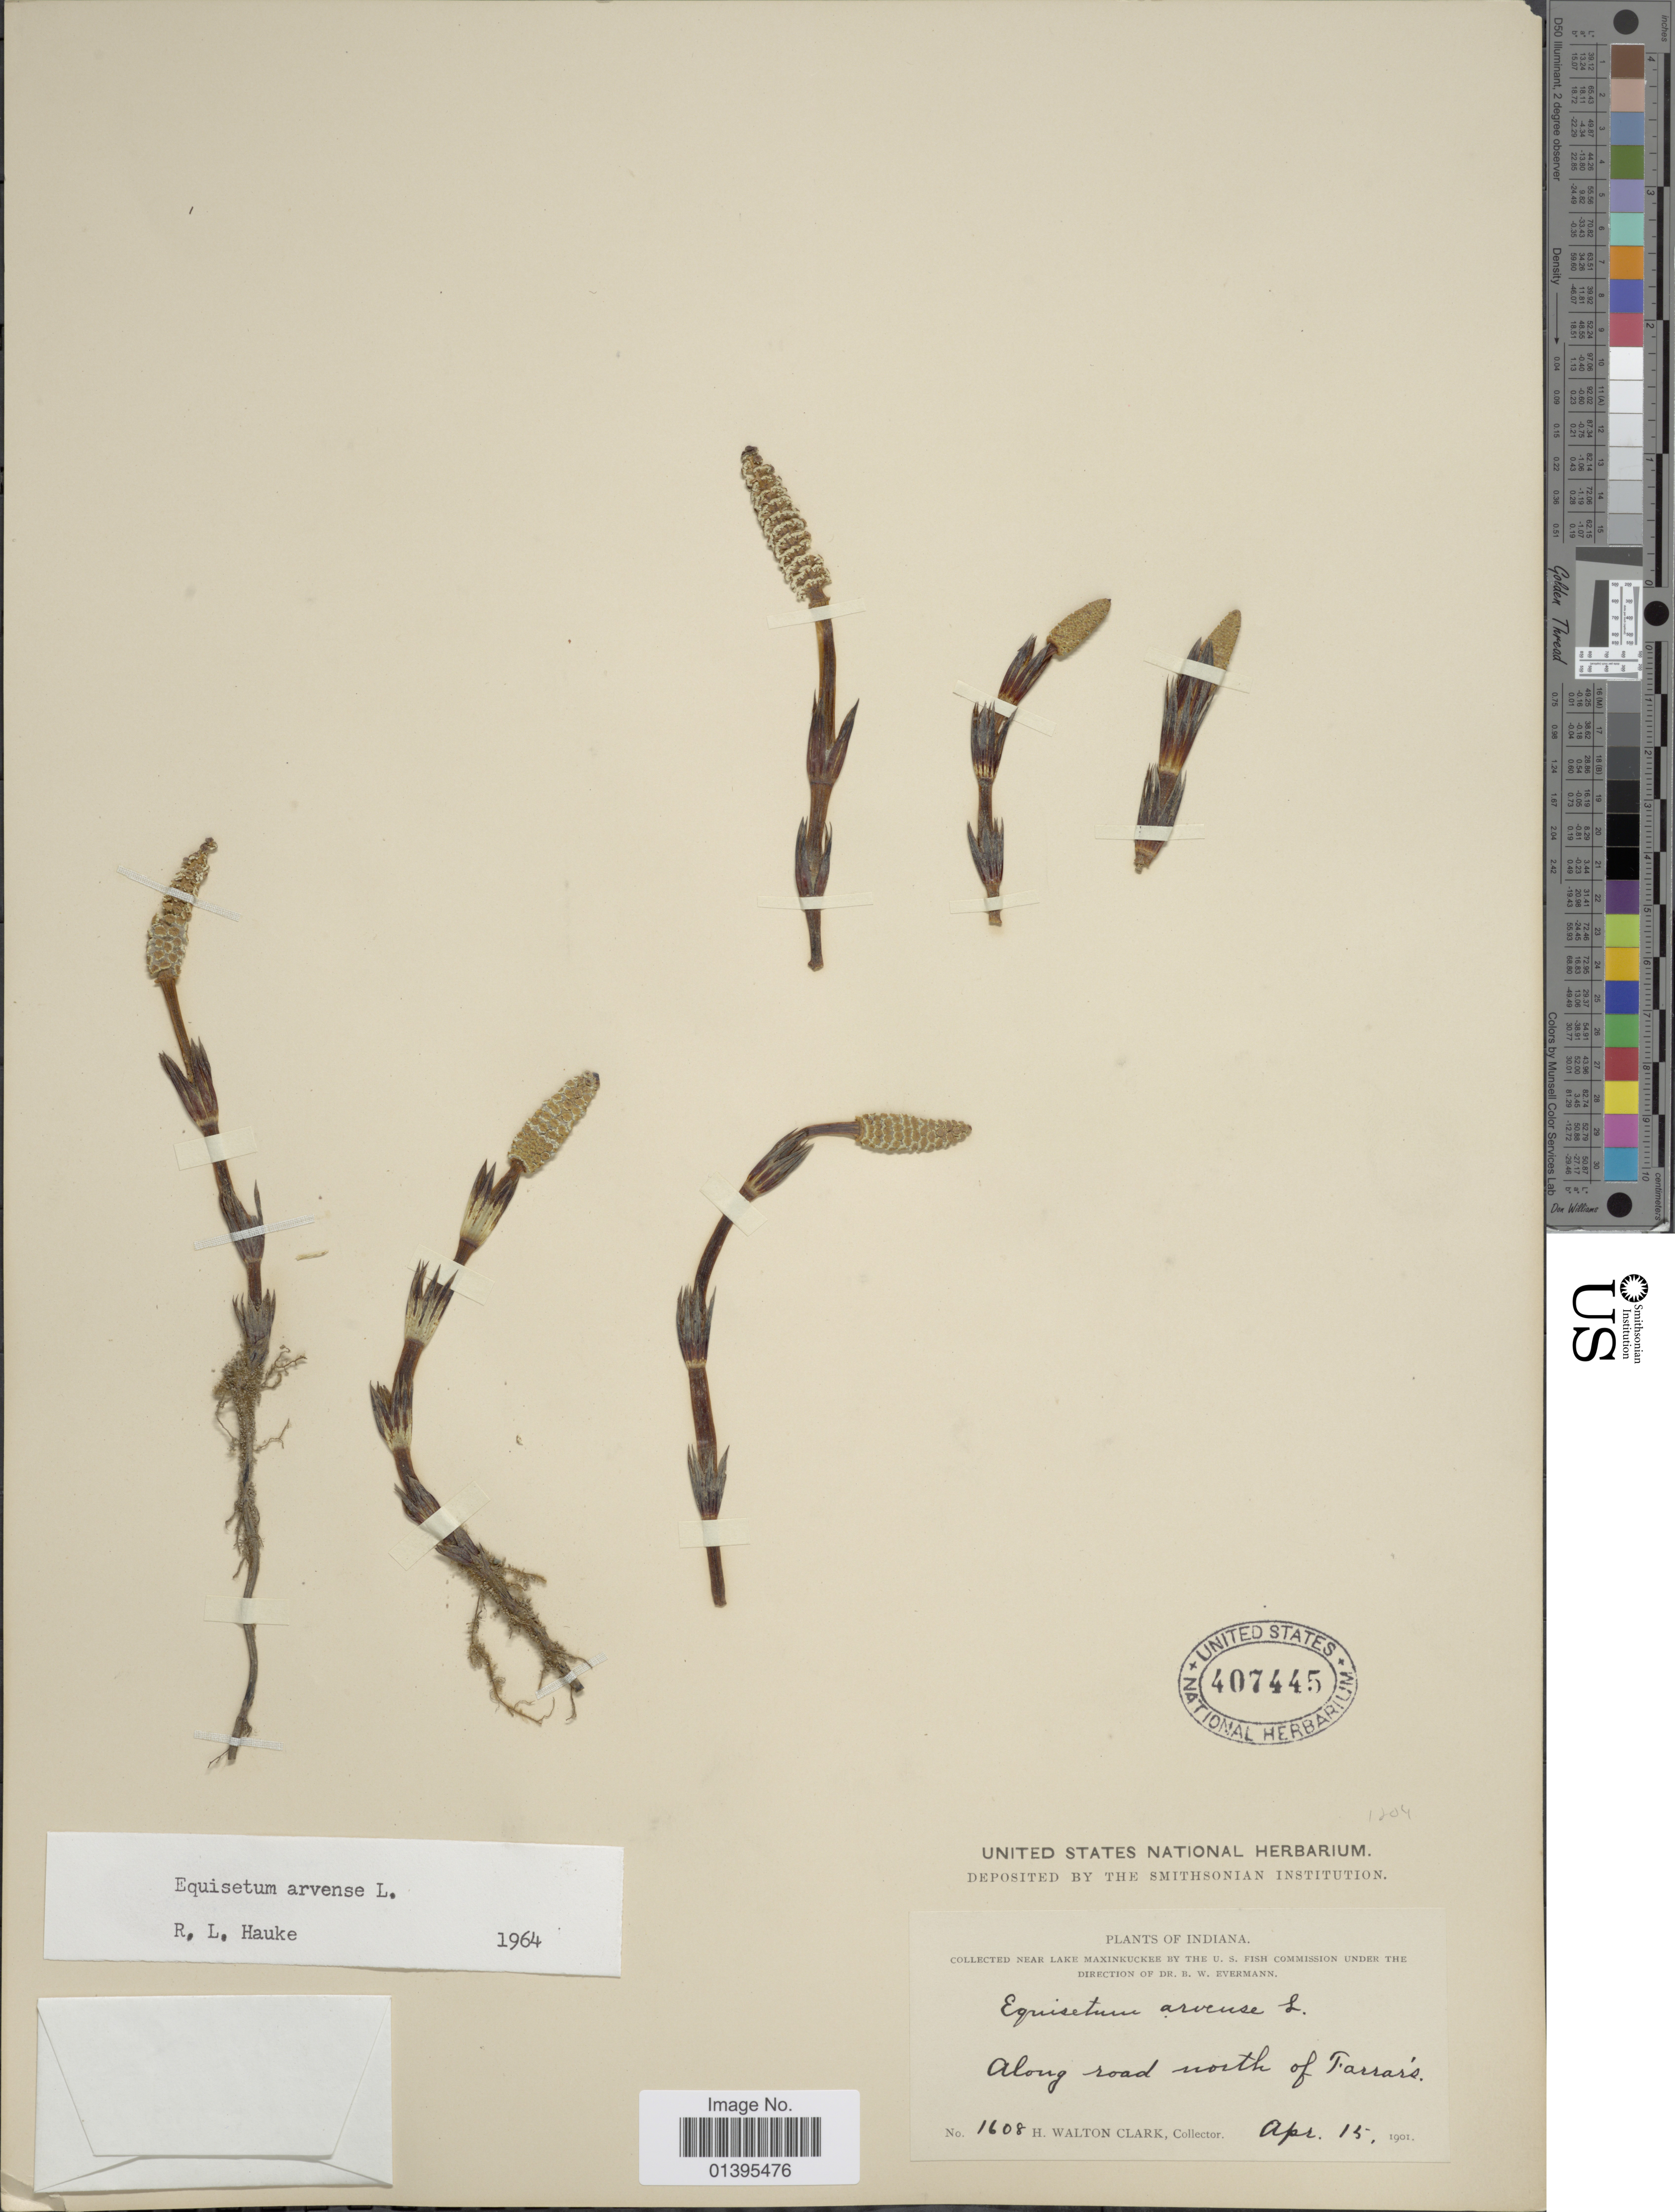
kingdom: Plantae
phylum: Tracheophyta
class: Polypodiopsida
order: Equisetales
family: Equisetaceae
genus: Equisetum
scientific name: Equisetum arvense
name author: L.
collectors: H. W. Clark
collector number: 1608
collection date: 1901-04-15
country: United States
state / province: Indiana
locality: Along road north of Farrars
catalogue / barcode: US 407445